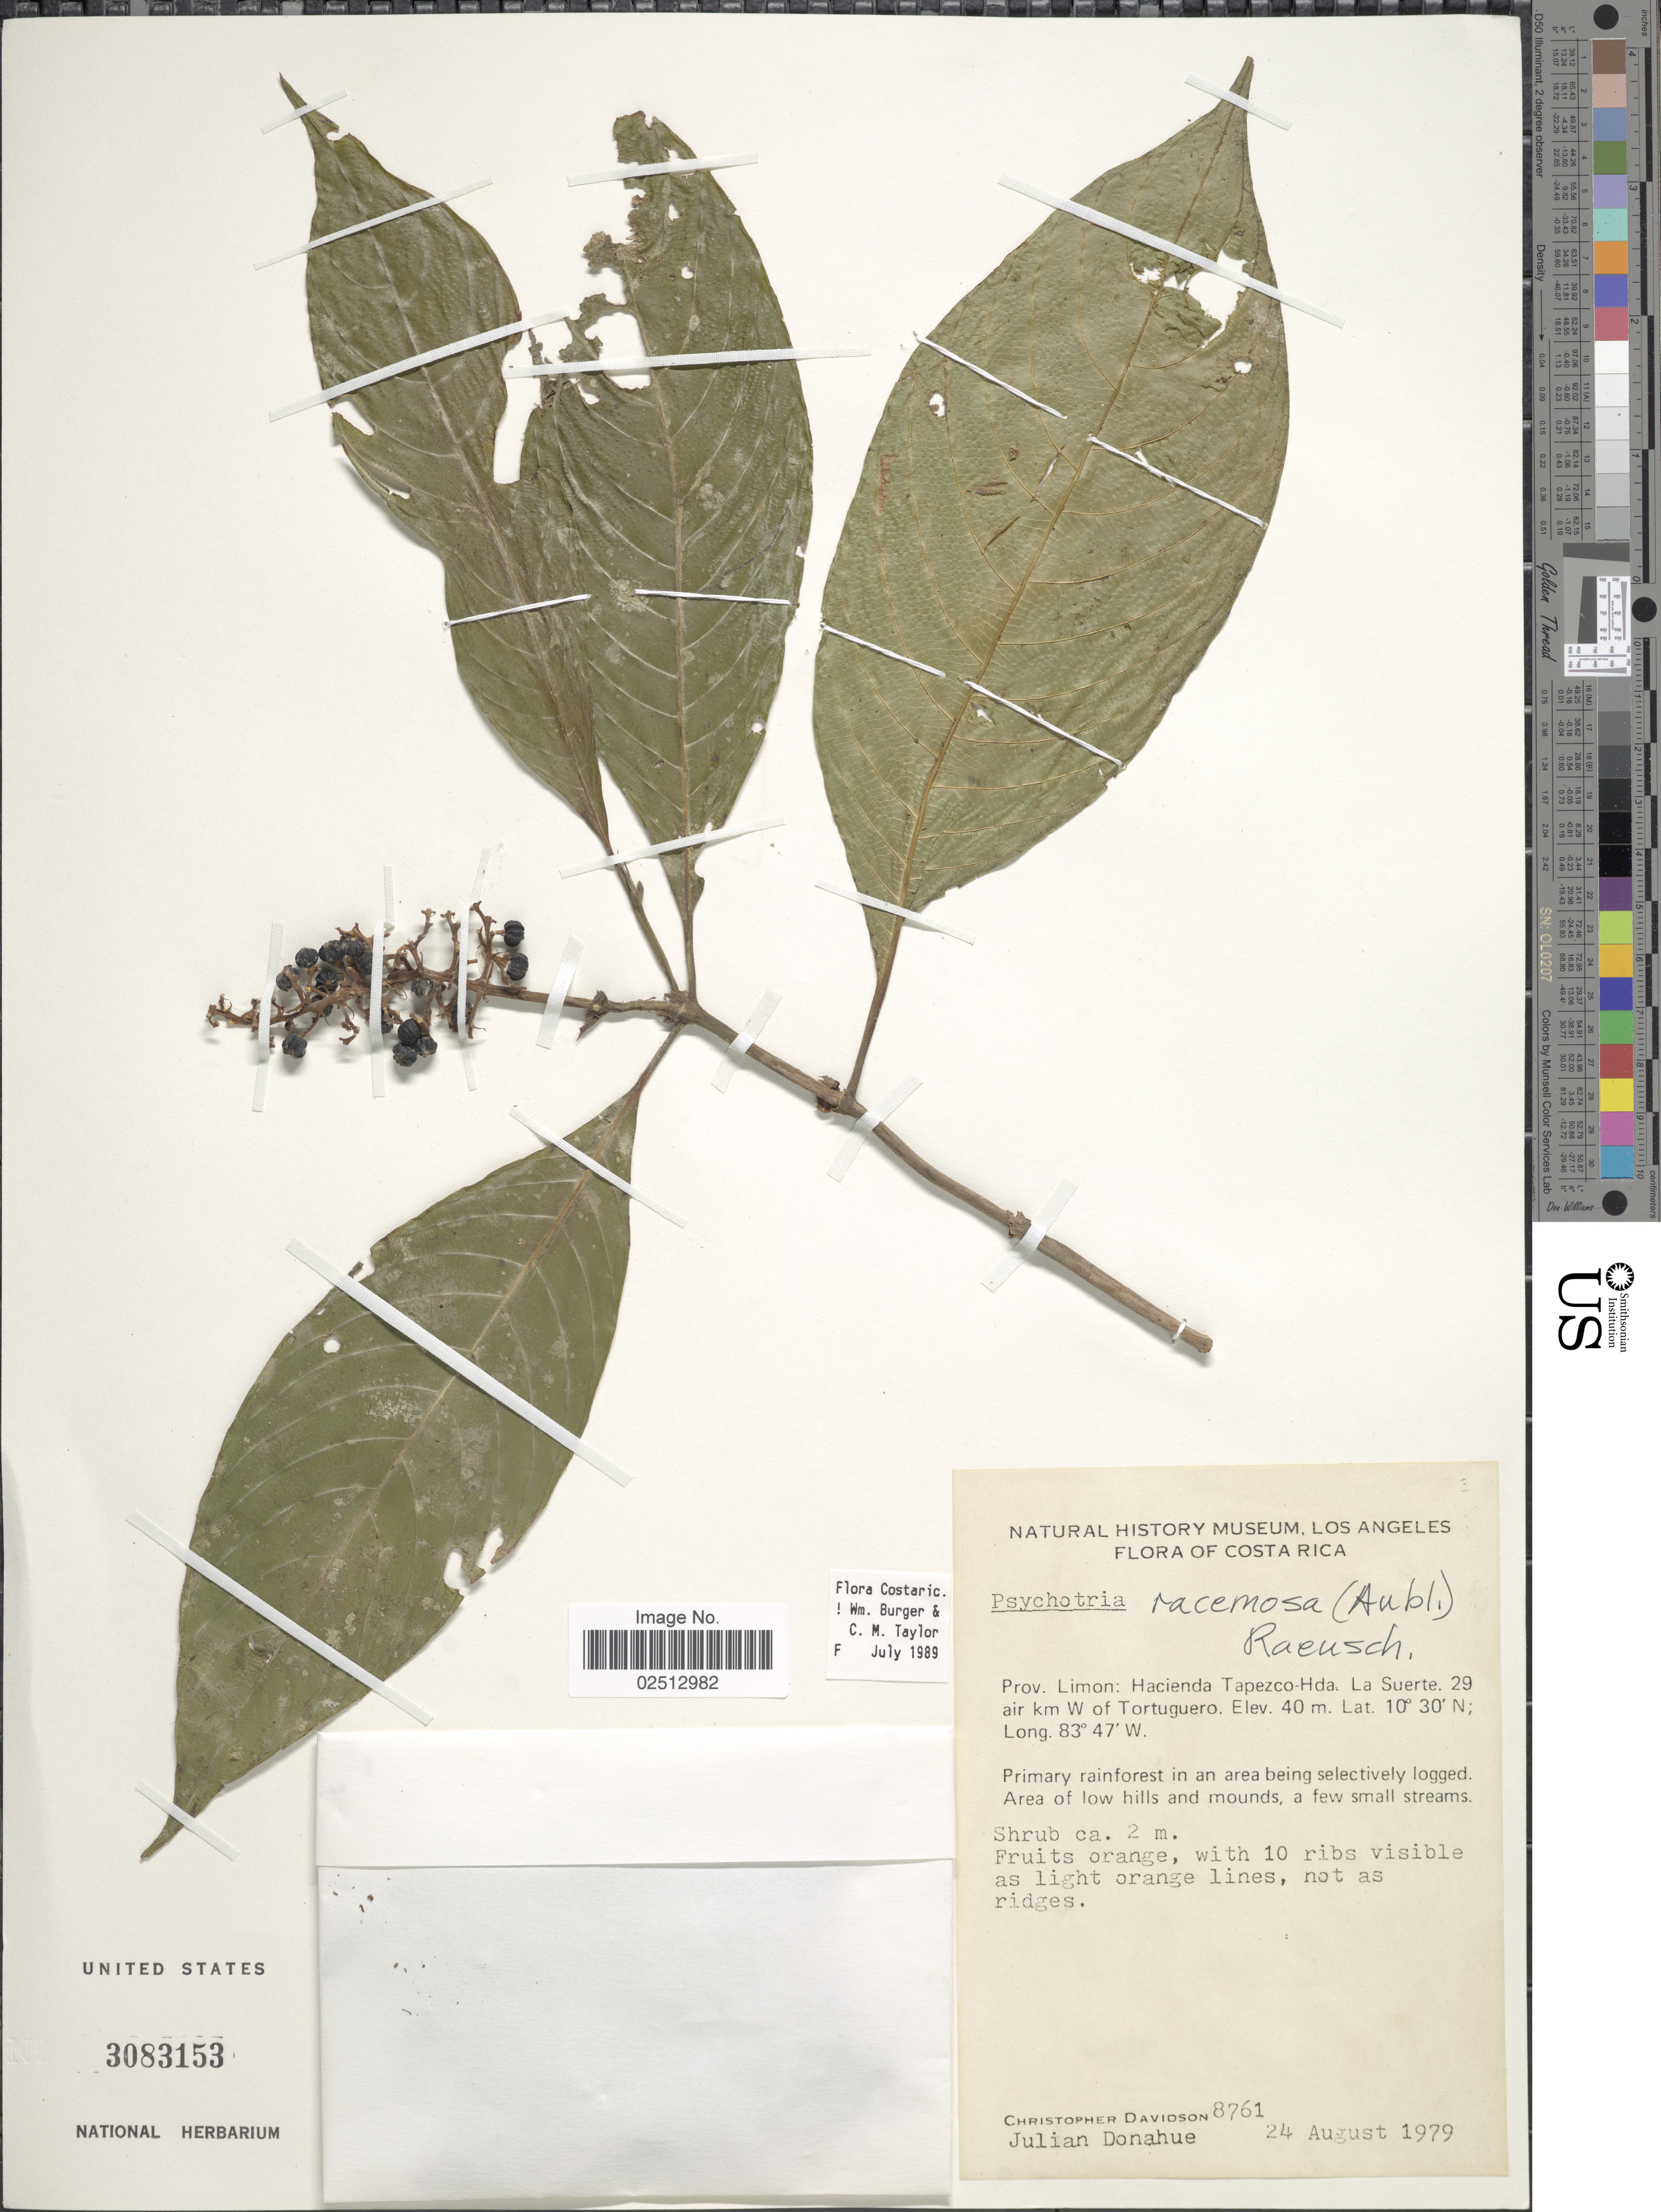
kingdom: Plantae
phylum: Tracheophyta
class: Magnoliopsida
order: Gentianales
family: Rubiaceae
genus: Psychotria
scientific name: Psychotria racemosa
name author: Rich.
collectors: C. Davidson & J. Donahue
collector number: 8761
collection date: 1979-08-24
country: Costa Rica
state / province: Limón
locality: Prov. Limon: Hacienda Tapezco-Hda.La Suerte. 29 air km W of Tortuguero.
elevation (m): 40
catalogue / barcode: US 3083153